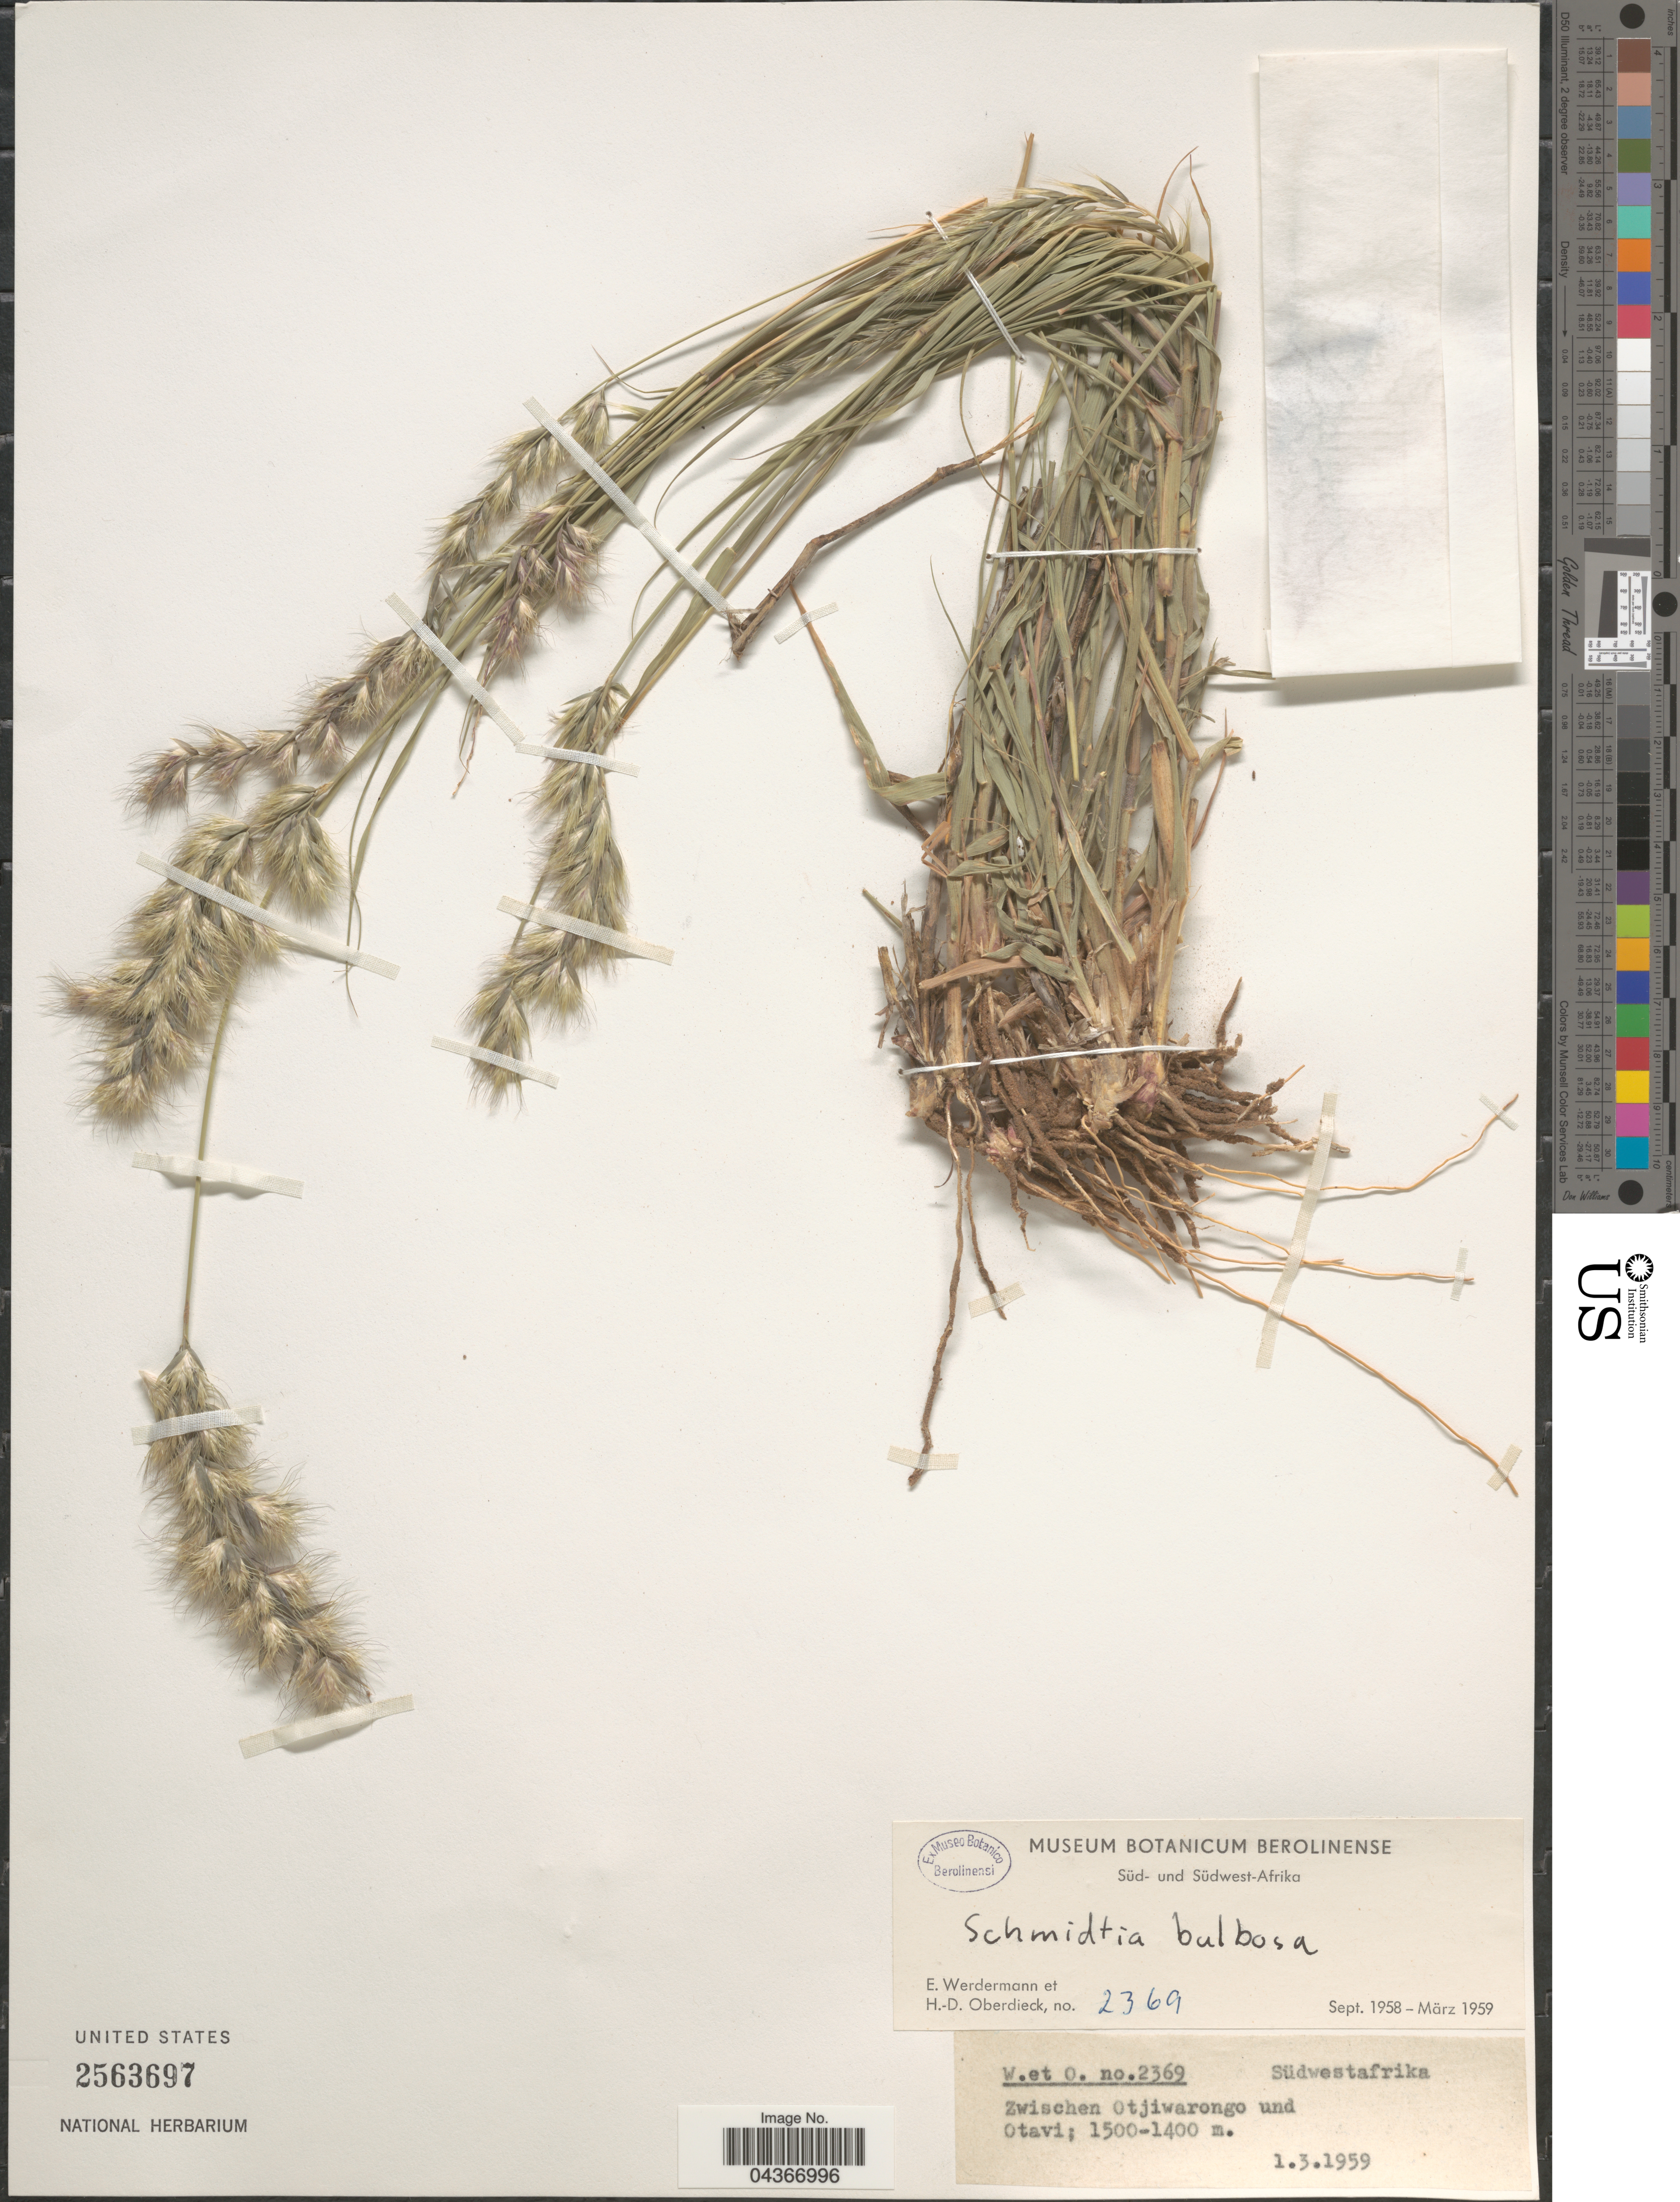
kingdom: Plantae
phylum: Tracheophyta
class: Liliopsida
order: Poales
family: Poaceae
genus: Schmidtia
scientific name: Schmidtia pappophoroides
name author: Steud. ex J.A. Schmidt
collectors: E. Werdermann & H. Oberdieck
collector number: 2369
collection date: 1959-03-01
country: Namibia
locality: Südwestafrika. Zwischen Otjiwarongo und Otavi.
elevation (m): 1400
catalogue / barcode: US 2563697